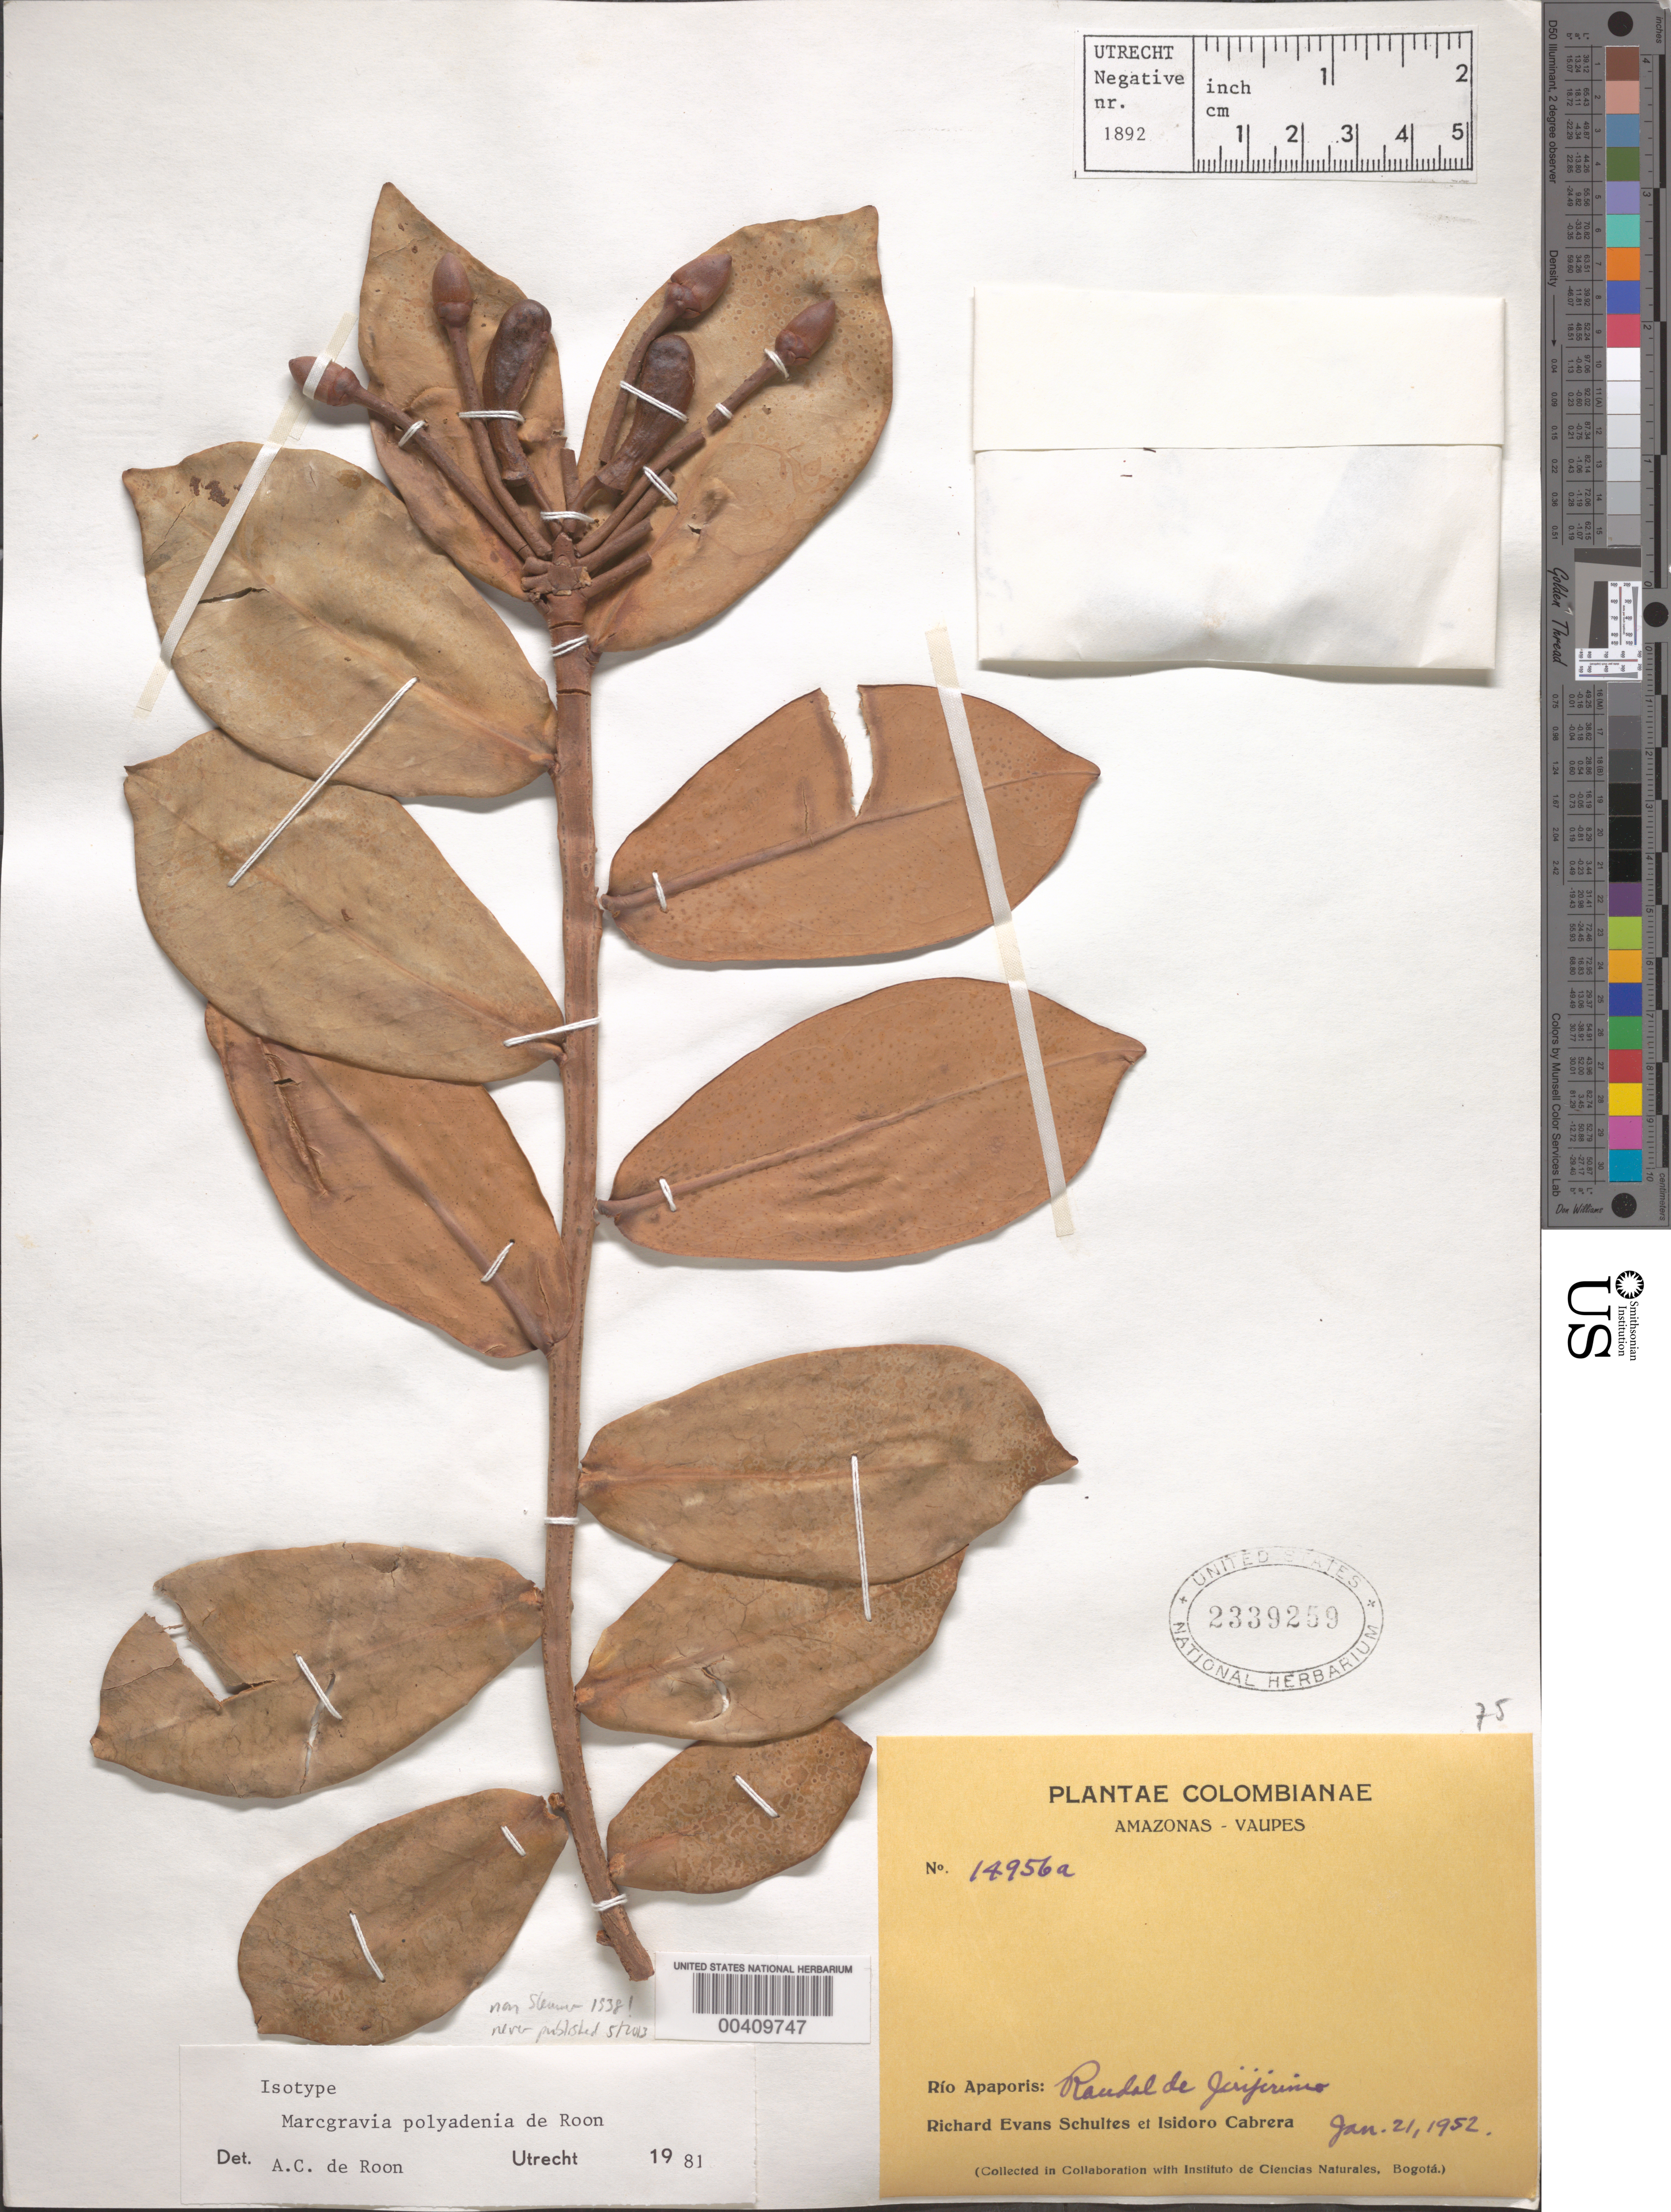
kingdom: Plantae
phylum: Tracheophyta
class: Magnoliopsida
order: Ericales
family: Marcgraviaceae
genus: Marcgravia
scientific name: Marcgravia sp.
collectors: R. E. Schultes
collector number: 14956 a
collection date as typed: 21 Jan 1952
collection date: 1952-01-21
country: Colombia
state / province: Vaupés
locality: Rio Apaporis, Raudal de Jirijirimo.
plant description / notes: Specimen annotated by A.C. de Roon (1981) as isotype of "Marcgravia polyadenia de Roon"; name never published (and would be an illegitimate later homonym of Marcgravia polyadenia Sleumer 1938!); specimen re-filed in main herbarium.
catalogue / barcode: US 2339259